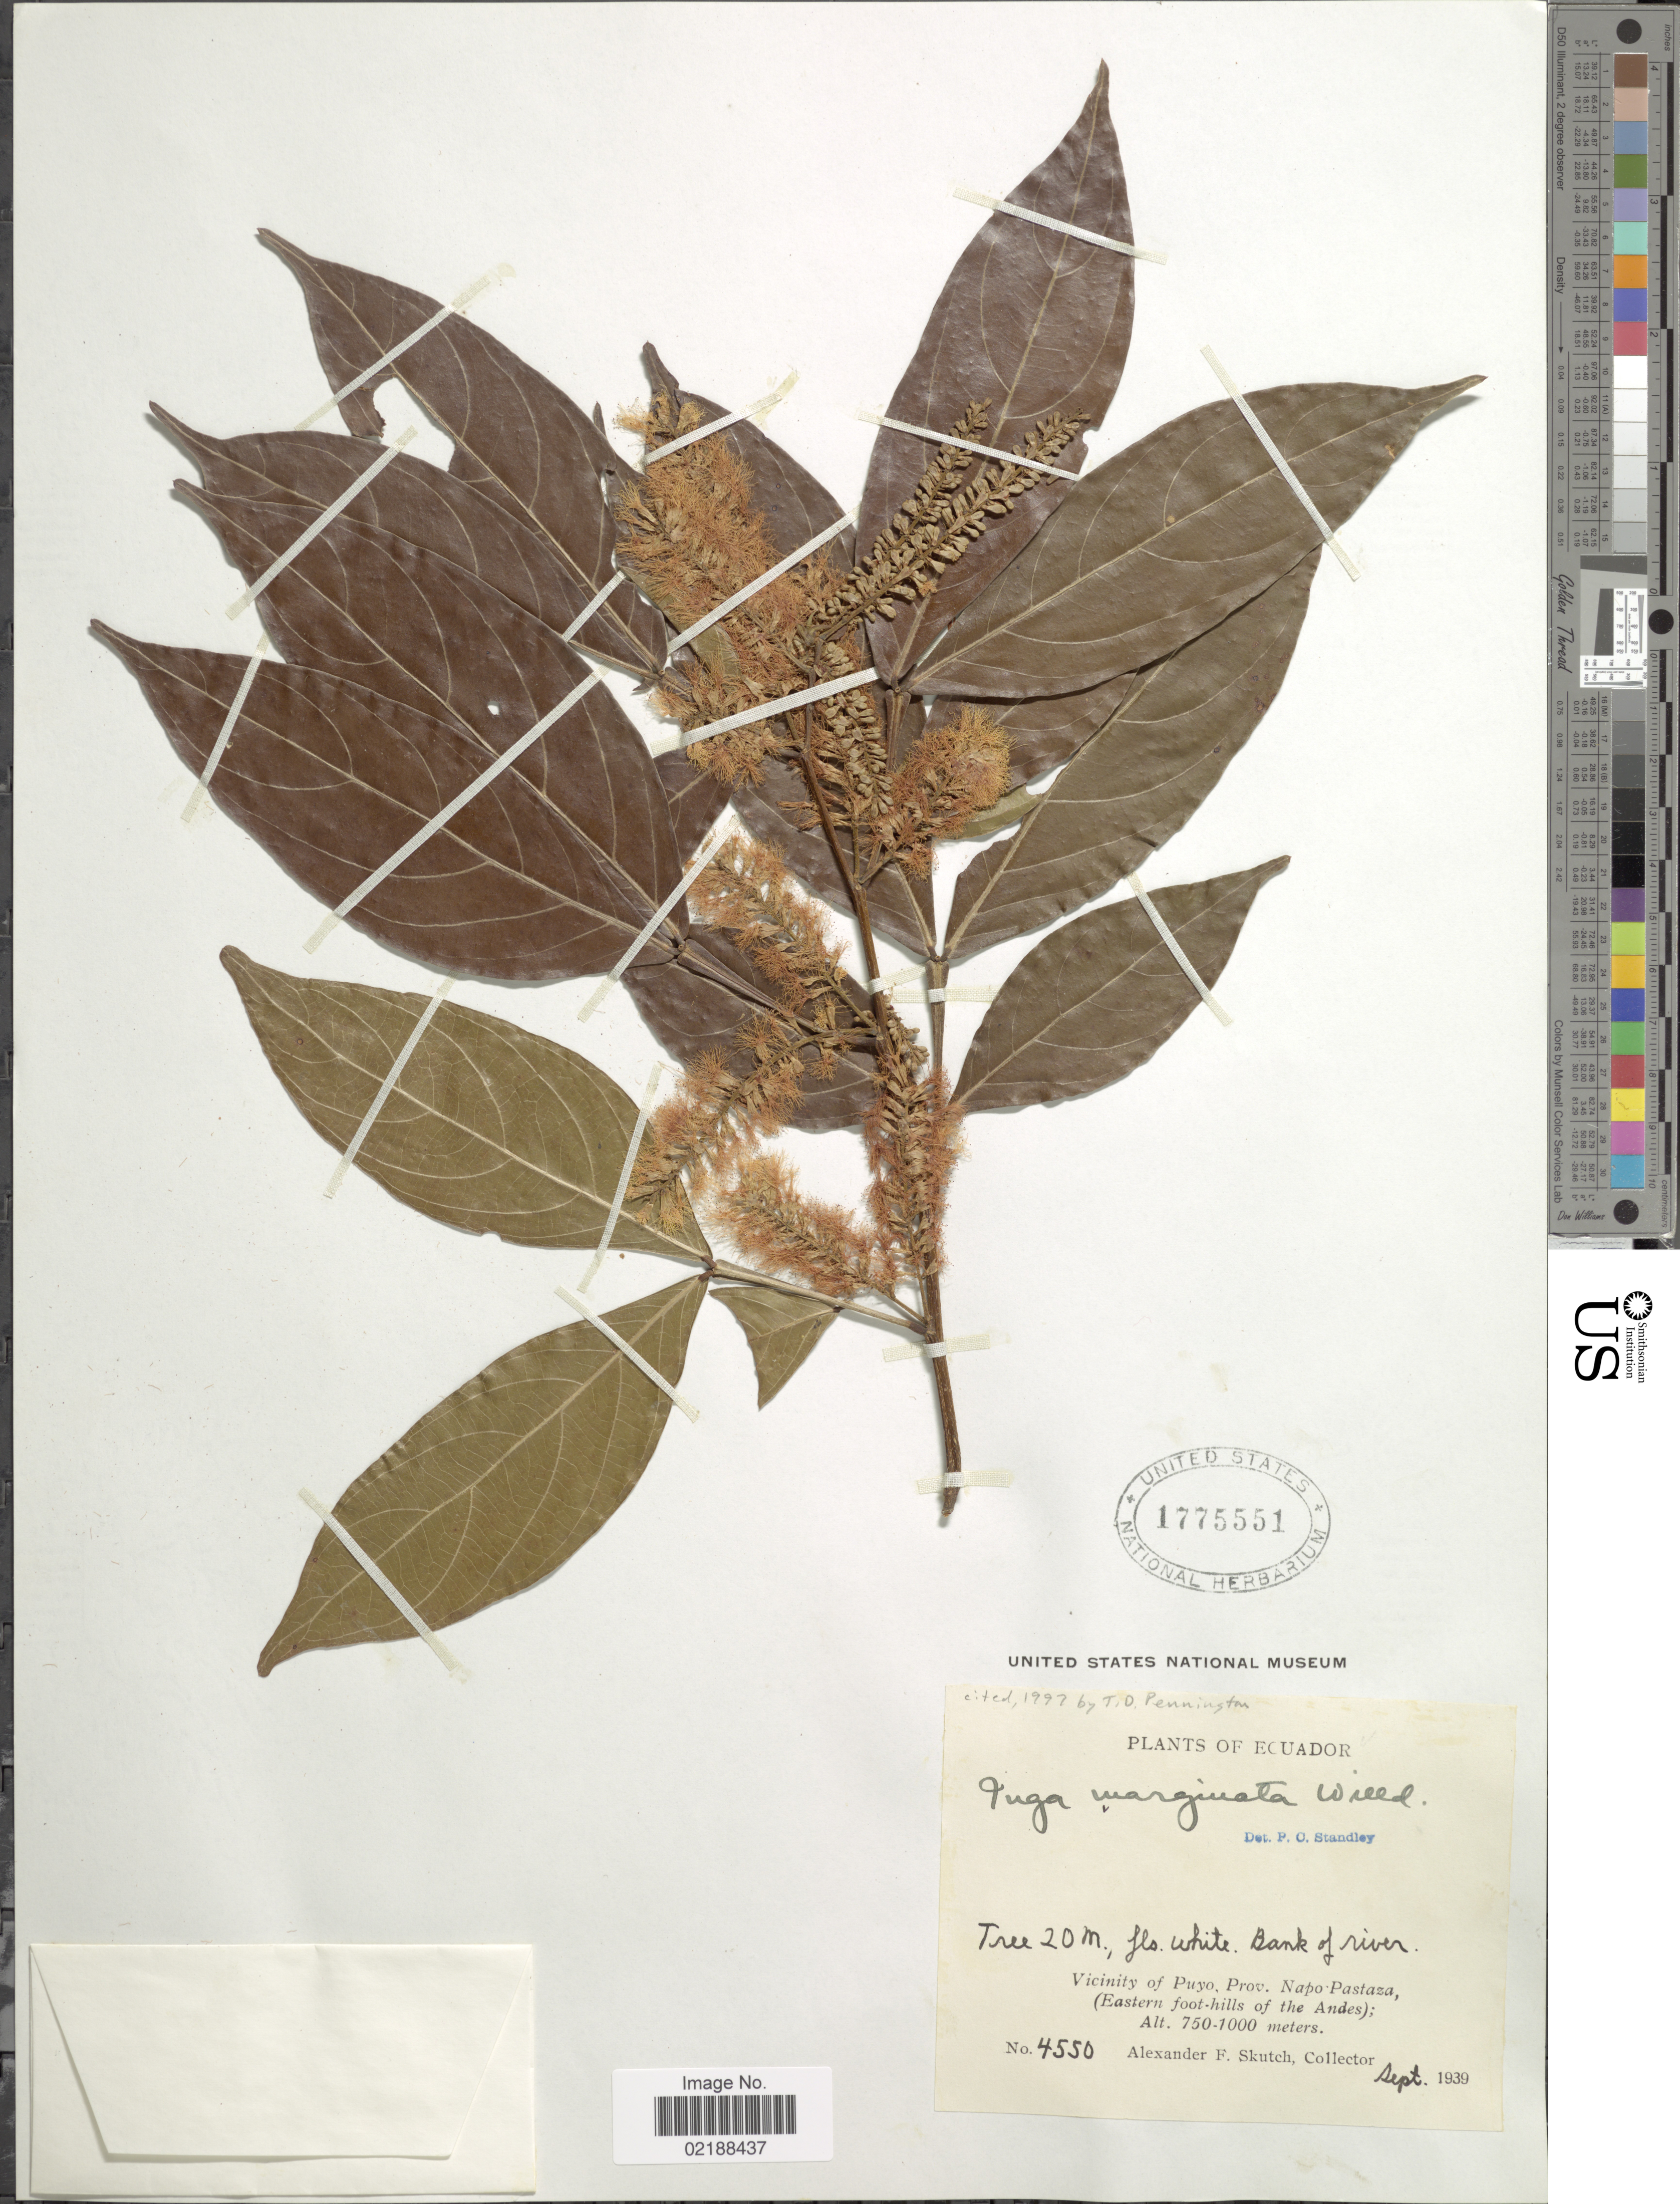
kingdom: Plantae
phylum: Tracheophyta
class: Magnoliopsida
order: Fabales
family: Fabaceae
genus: Inga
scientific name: Inga marginata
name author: Willd.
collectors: A. F. Skutch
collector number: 4550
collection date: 1939-09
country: Ecuador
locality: Vicinity of Puyo, Prov. Napo-Pastaza, (Eastern foot-hills of the Andes)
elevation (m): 750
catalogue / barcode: US 1775551